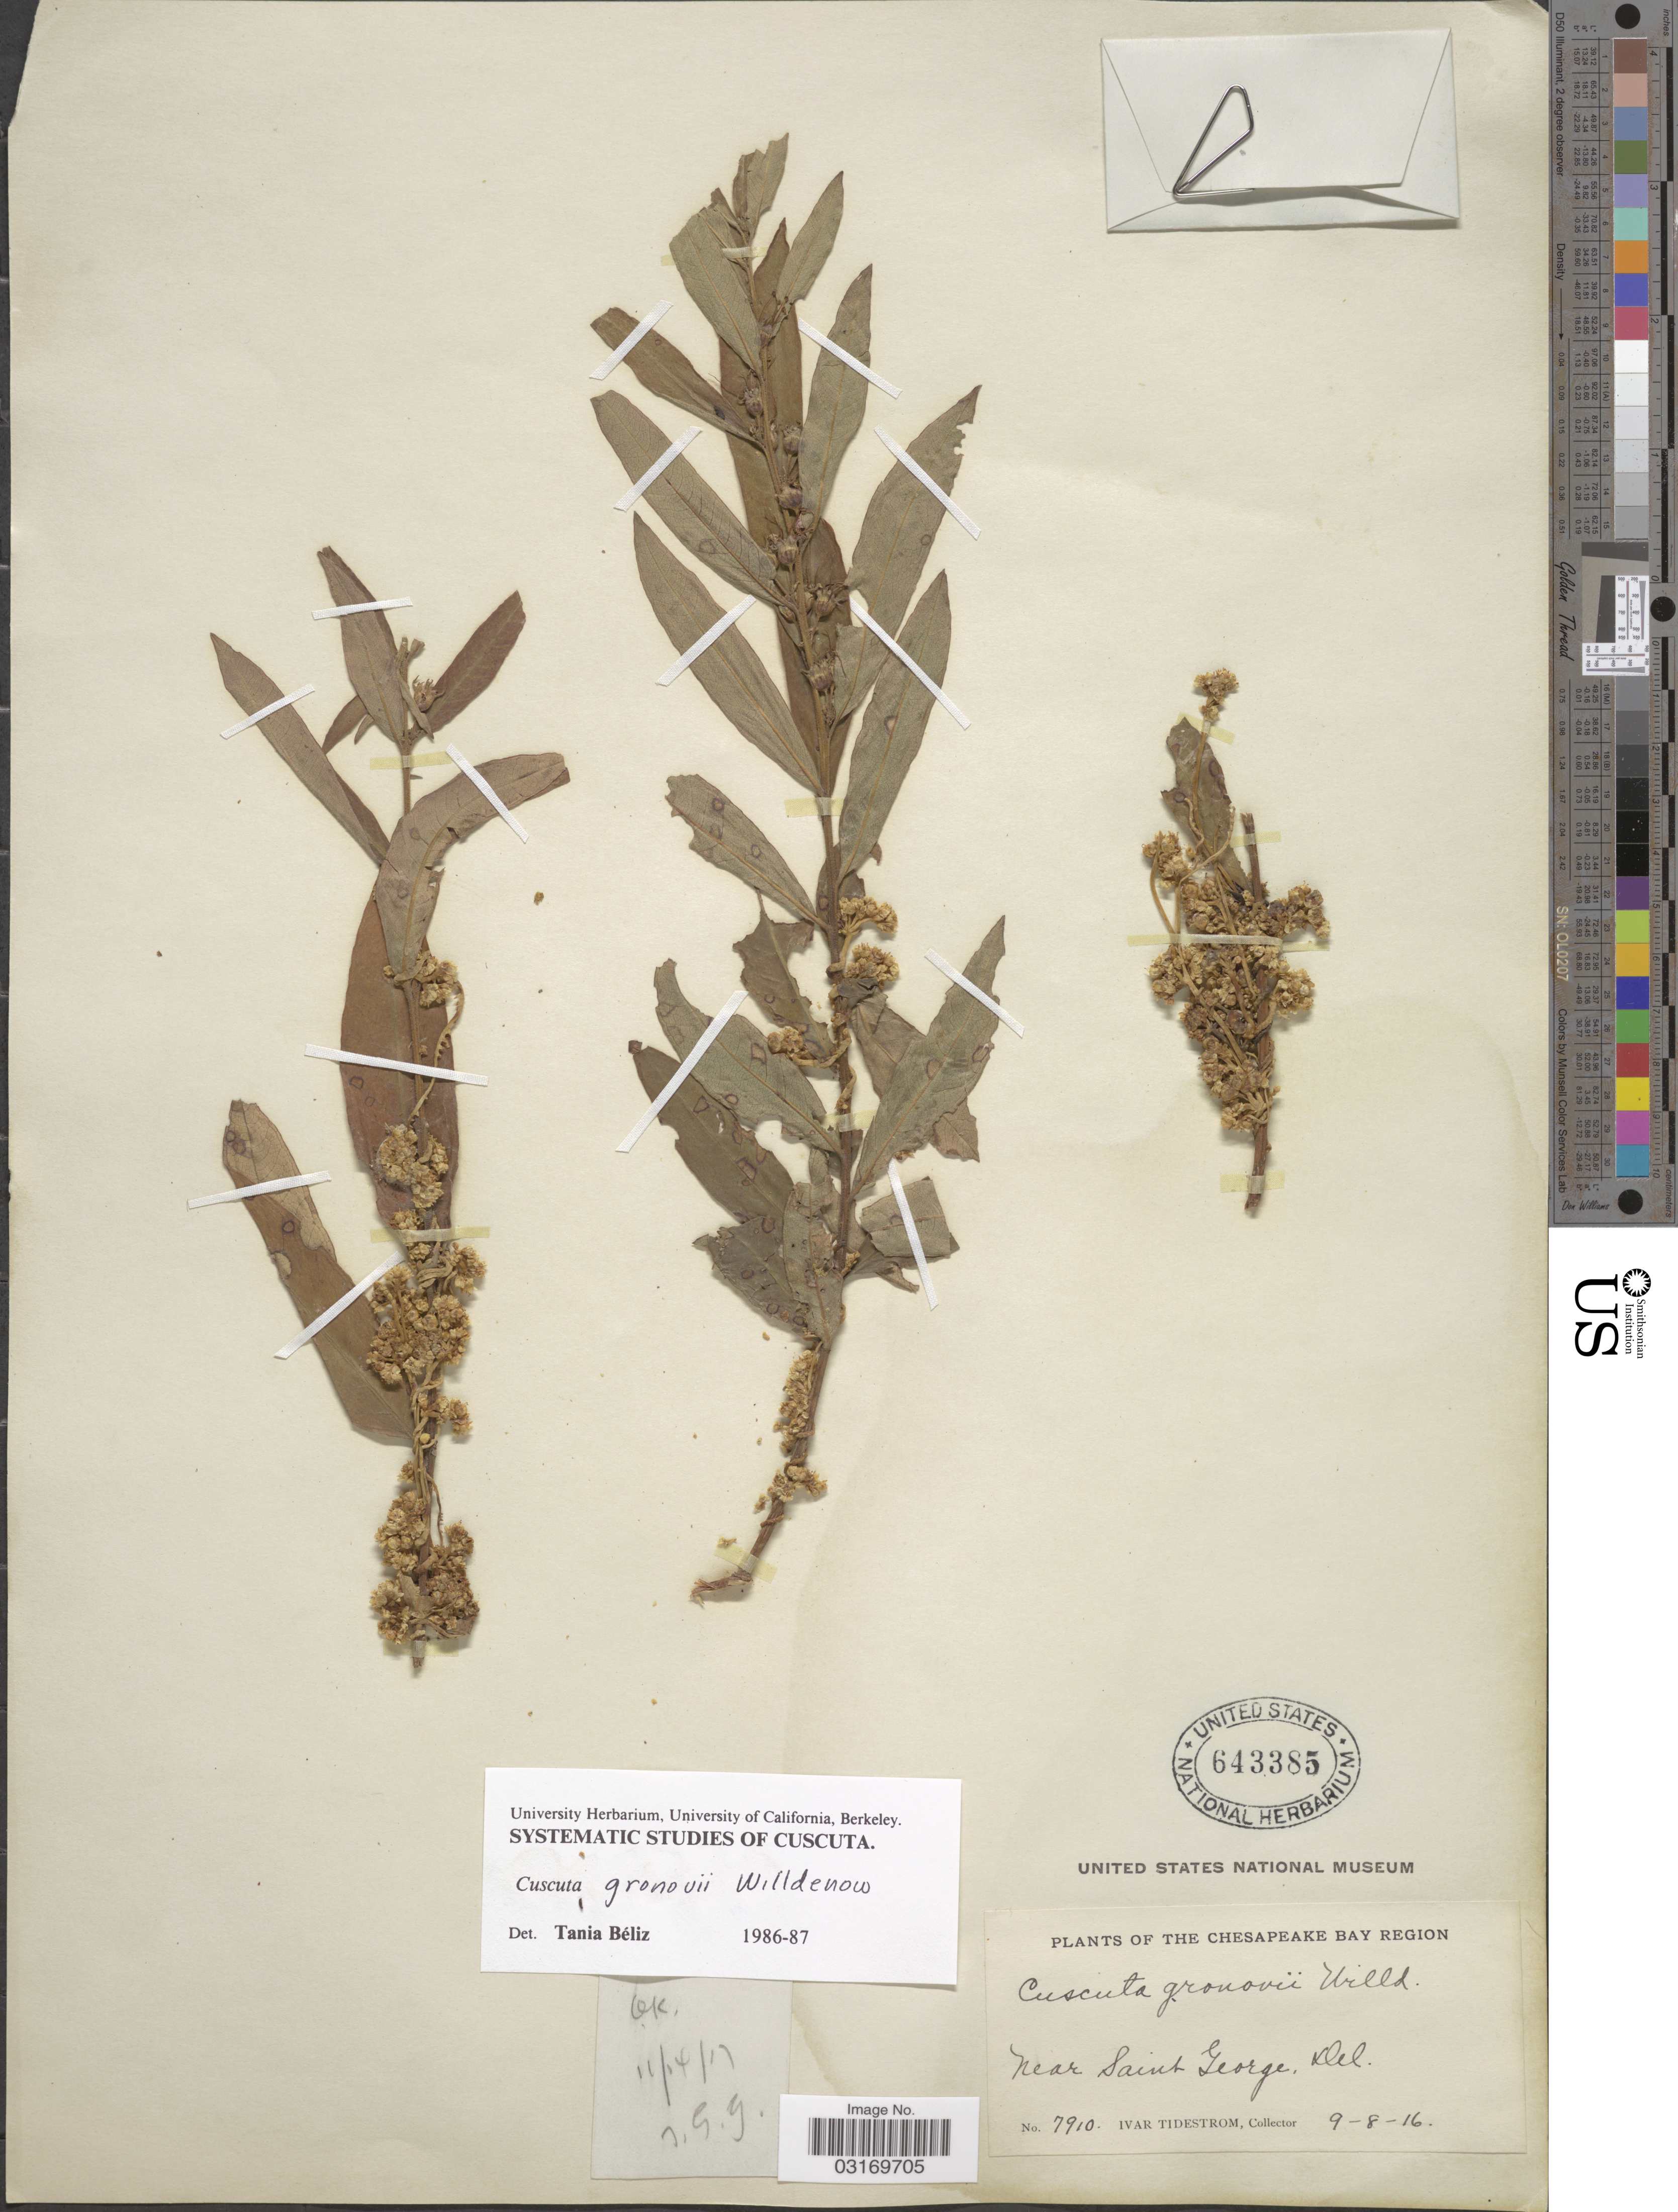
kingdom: Plantae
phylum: Tracheophyta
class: Magnoliopsida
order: Solanales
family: Convolvulaceae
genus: Cuscuta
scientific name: Cuscuta gronovii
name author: Willd. ex Schult.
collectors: I. F. Tidestrom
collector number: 7910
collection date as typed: Transcribed d/m/y: 8/9/16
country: United States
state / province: Illinois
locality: Chesapeake Bay Region. Near Saint George.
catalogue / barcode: US 643385